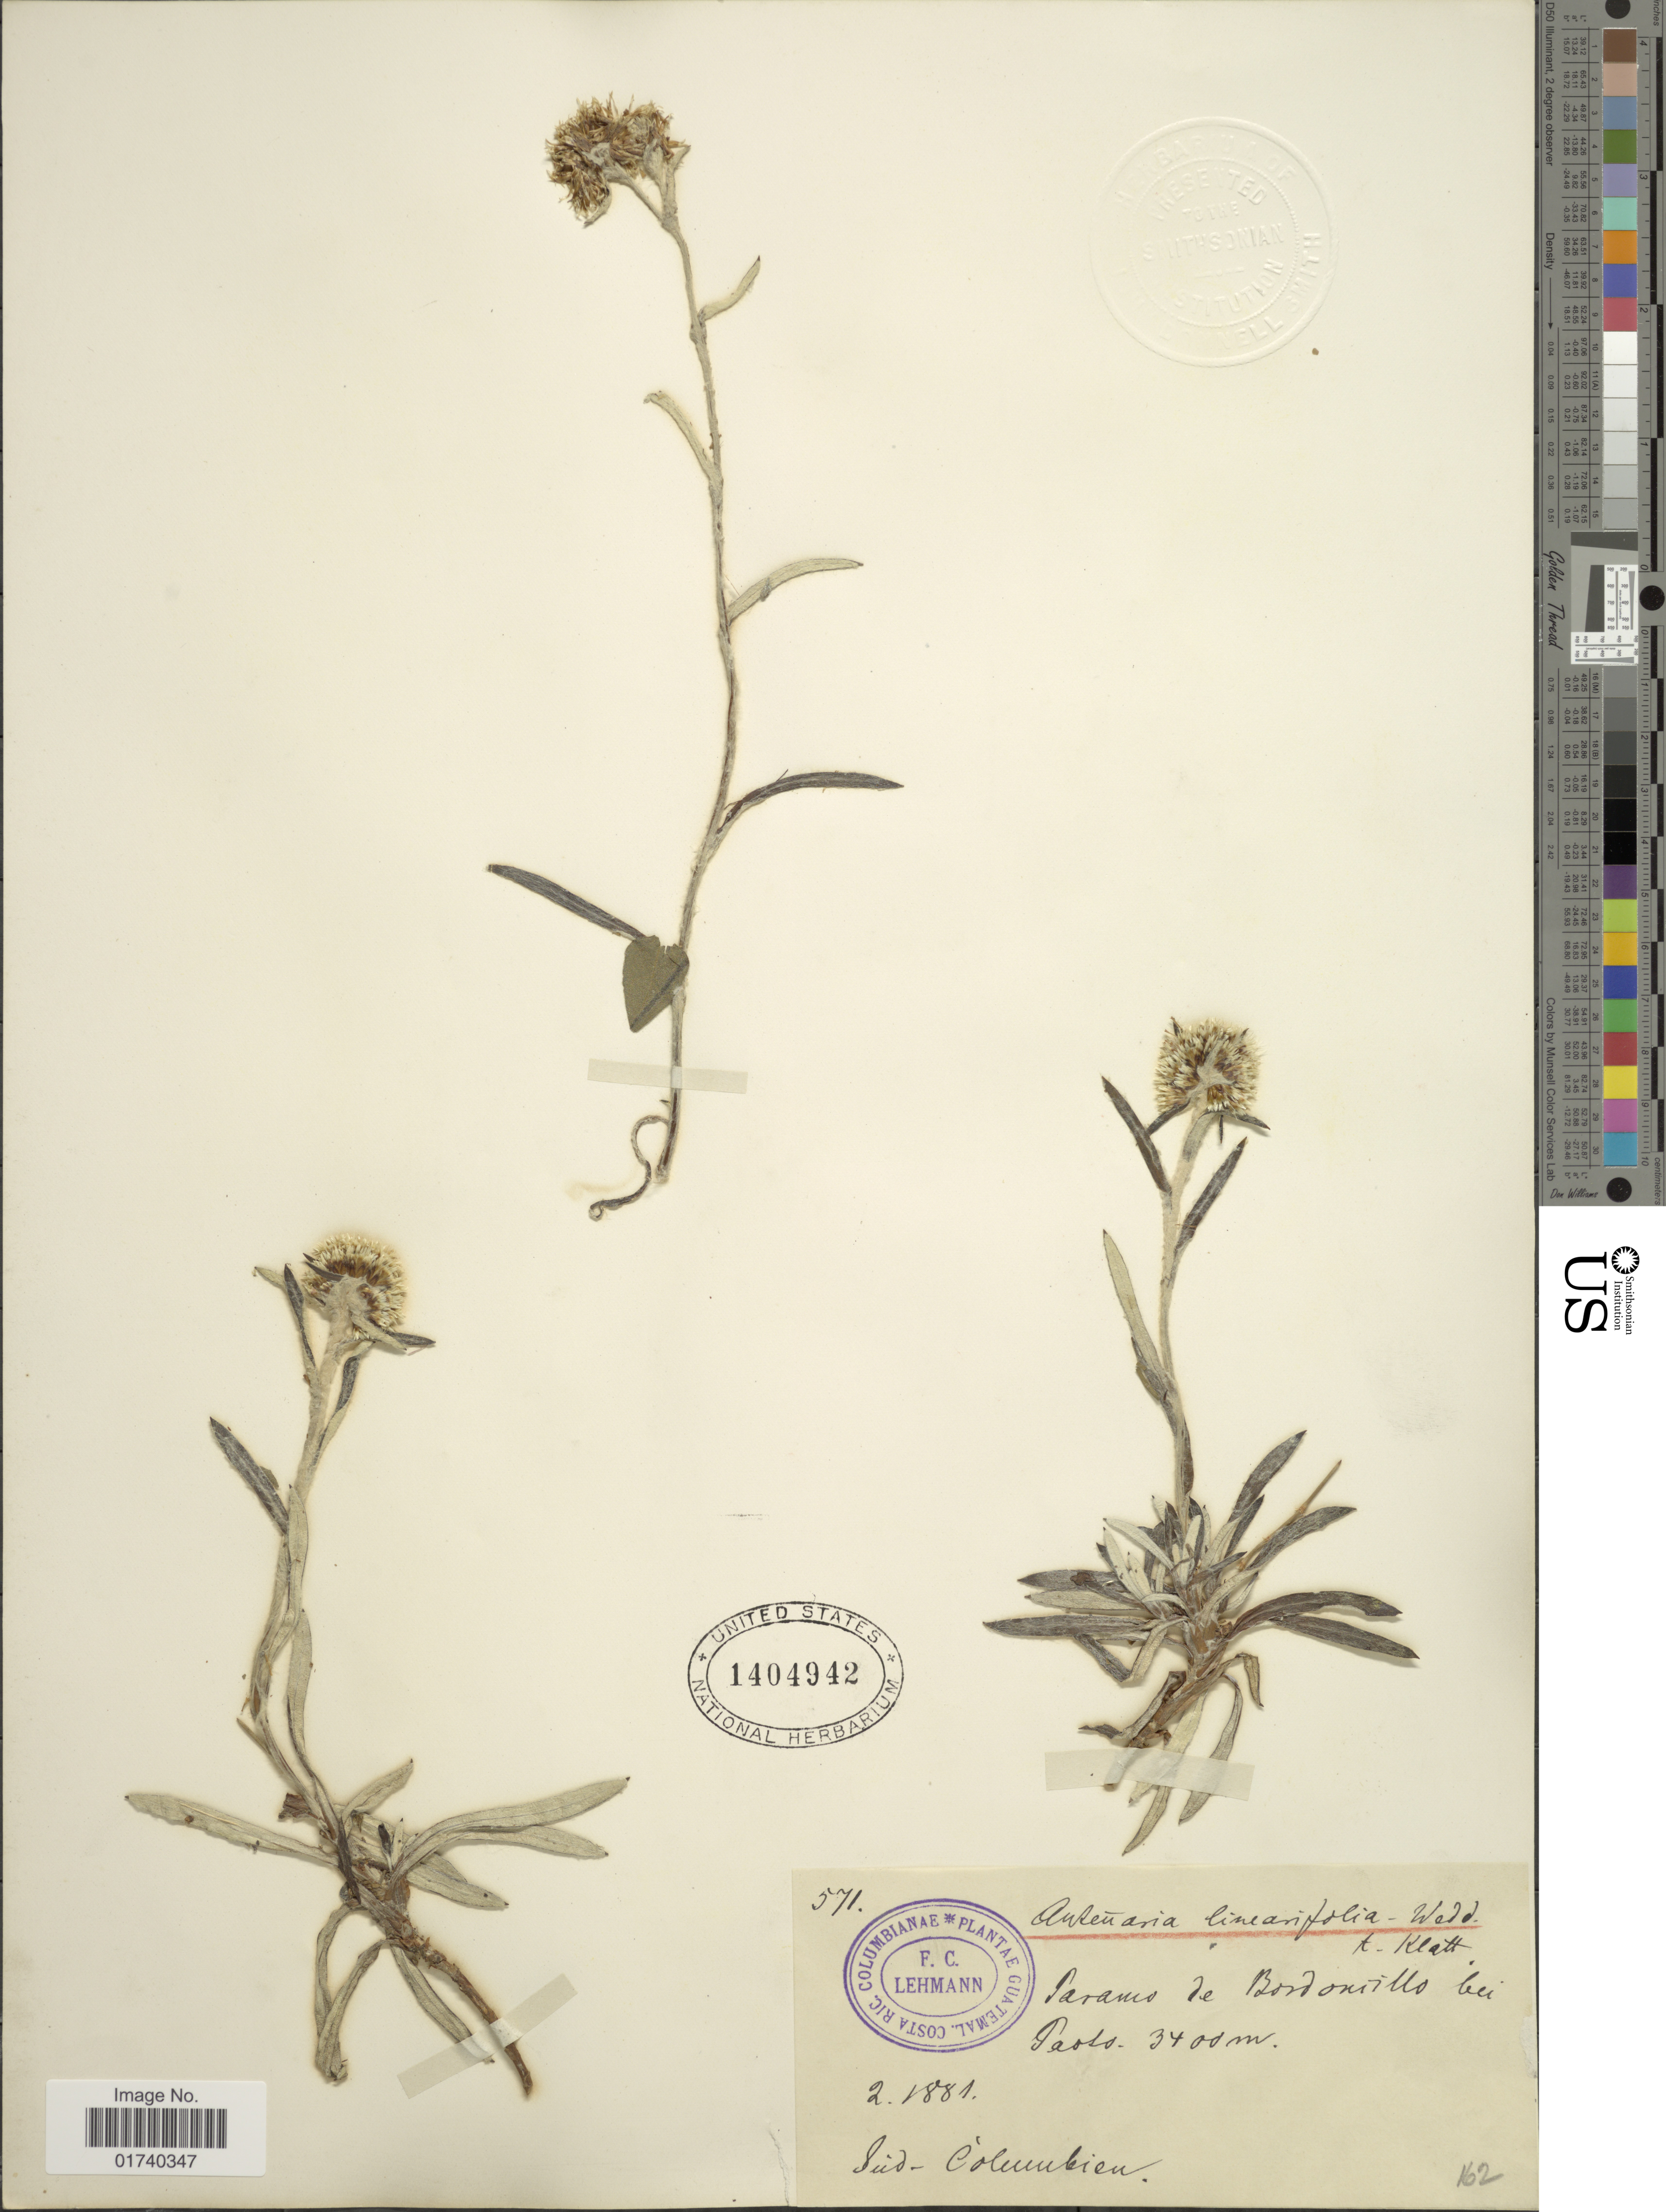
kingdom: Plantae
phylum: Tracheophyta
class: Magnoliopsida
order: Asterales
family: Asteraceae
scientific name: Hypserion minor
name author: G.L. Nesom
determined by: Nesom, Guy L.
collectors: F. C. Lehmann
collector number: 571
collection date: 1881-02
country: Colombia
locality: Paramo de Bordoncillo bei Pasto.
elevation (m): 3400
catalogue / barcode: US 1404942